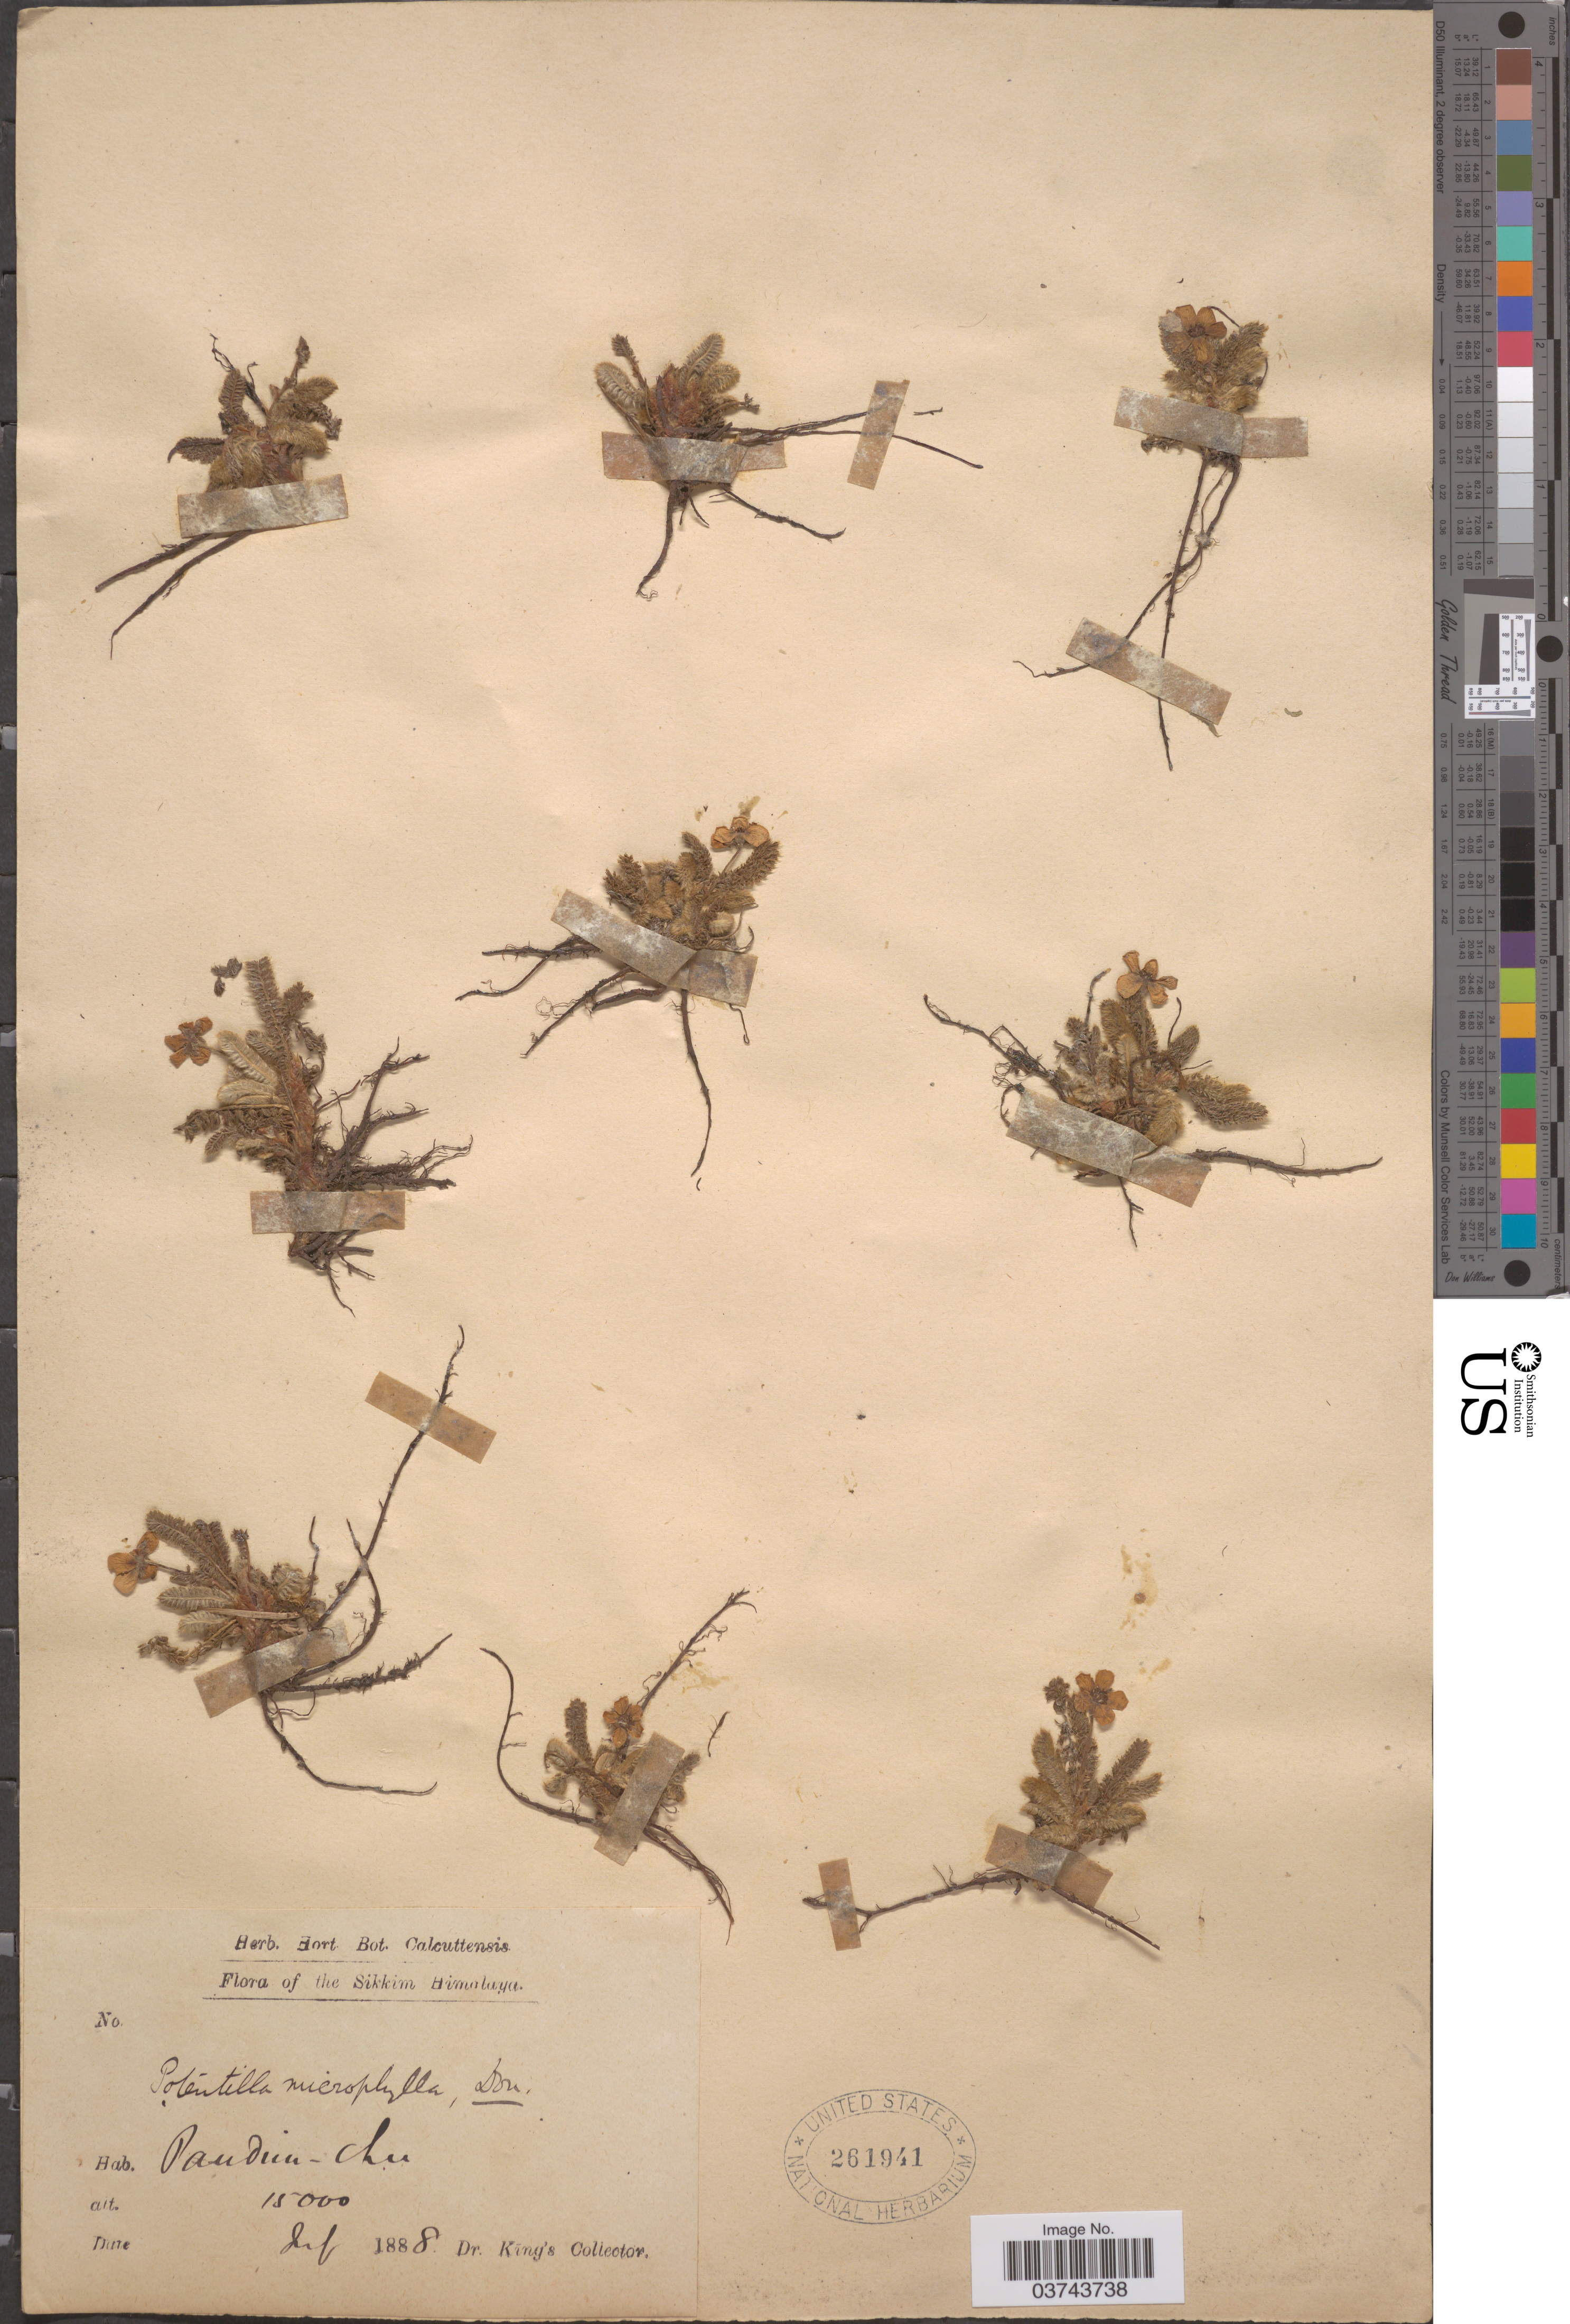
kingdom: Plantae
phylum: Tracheophyta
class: Magnoliopsida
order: Rosales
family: Rosaceae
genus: Potentilla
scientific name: Potentilla microphylla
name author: D. Don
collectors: Dr. King's collector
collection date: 1888-07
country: India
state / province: Sikkim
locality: The Sikkim Himalaya. Pandim-chu.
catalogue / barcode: US 261941